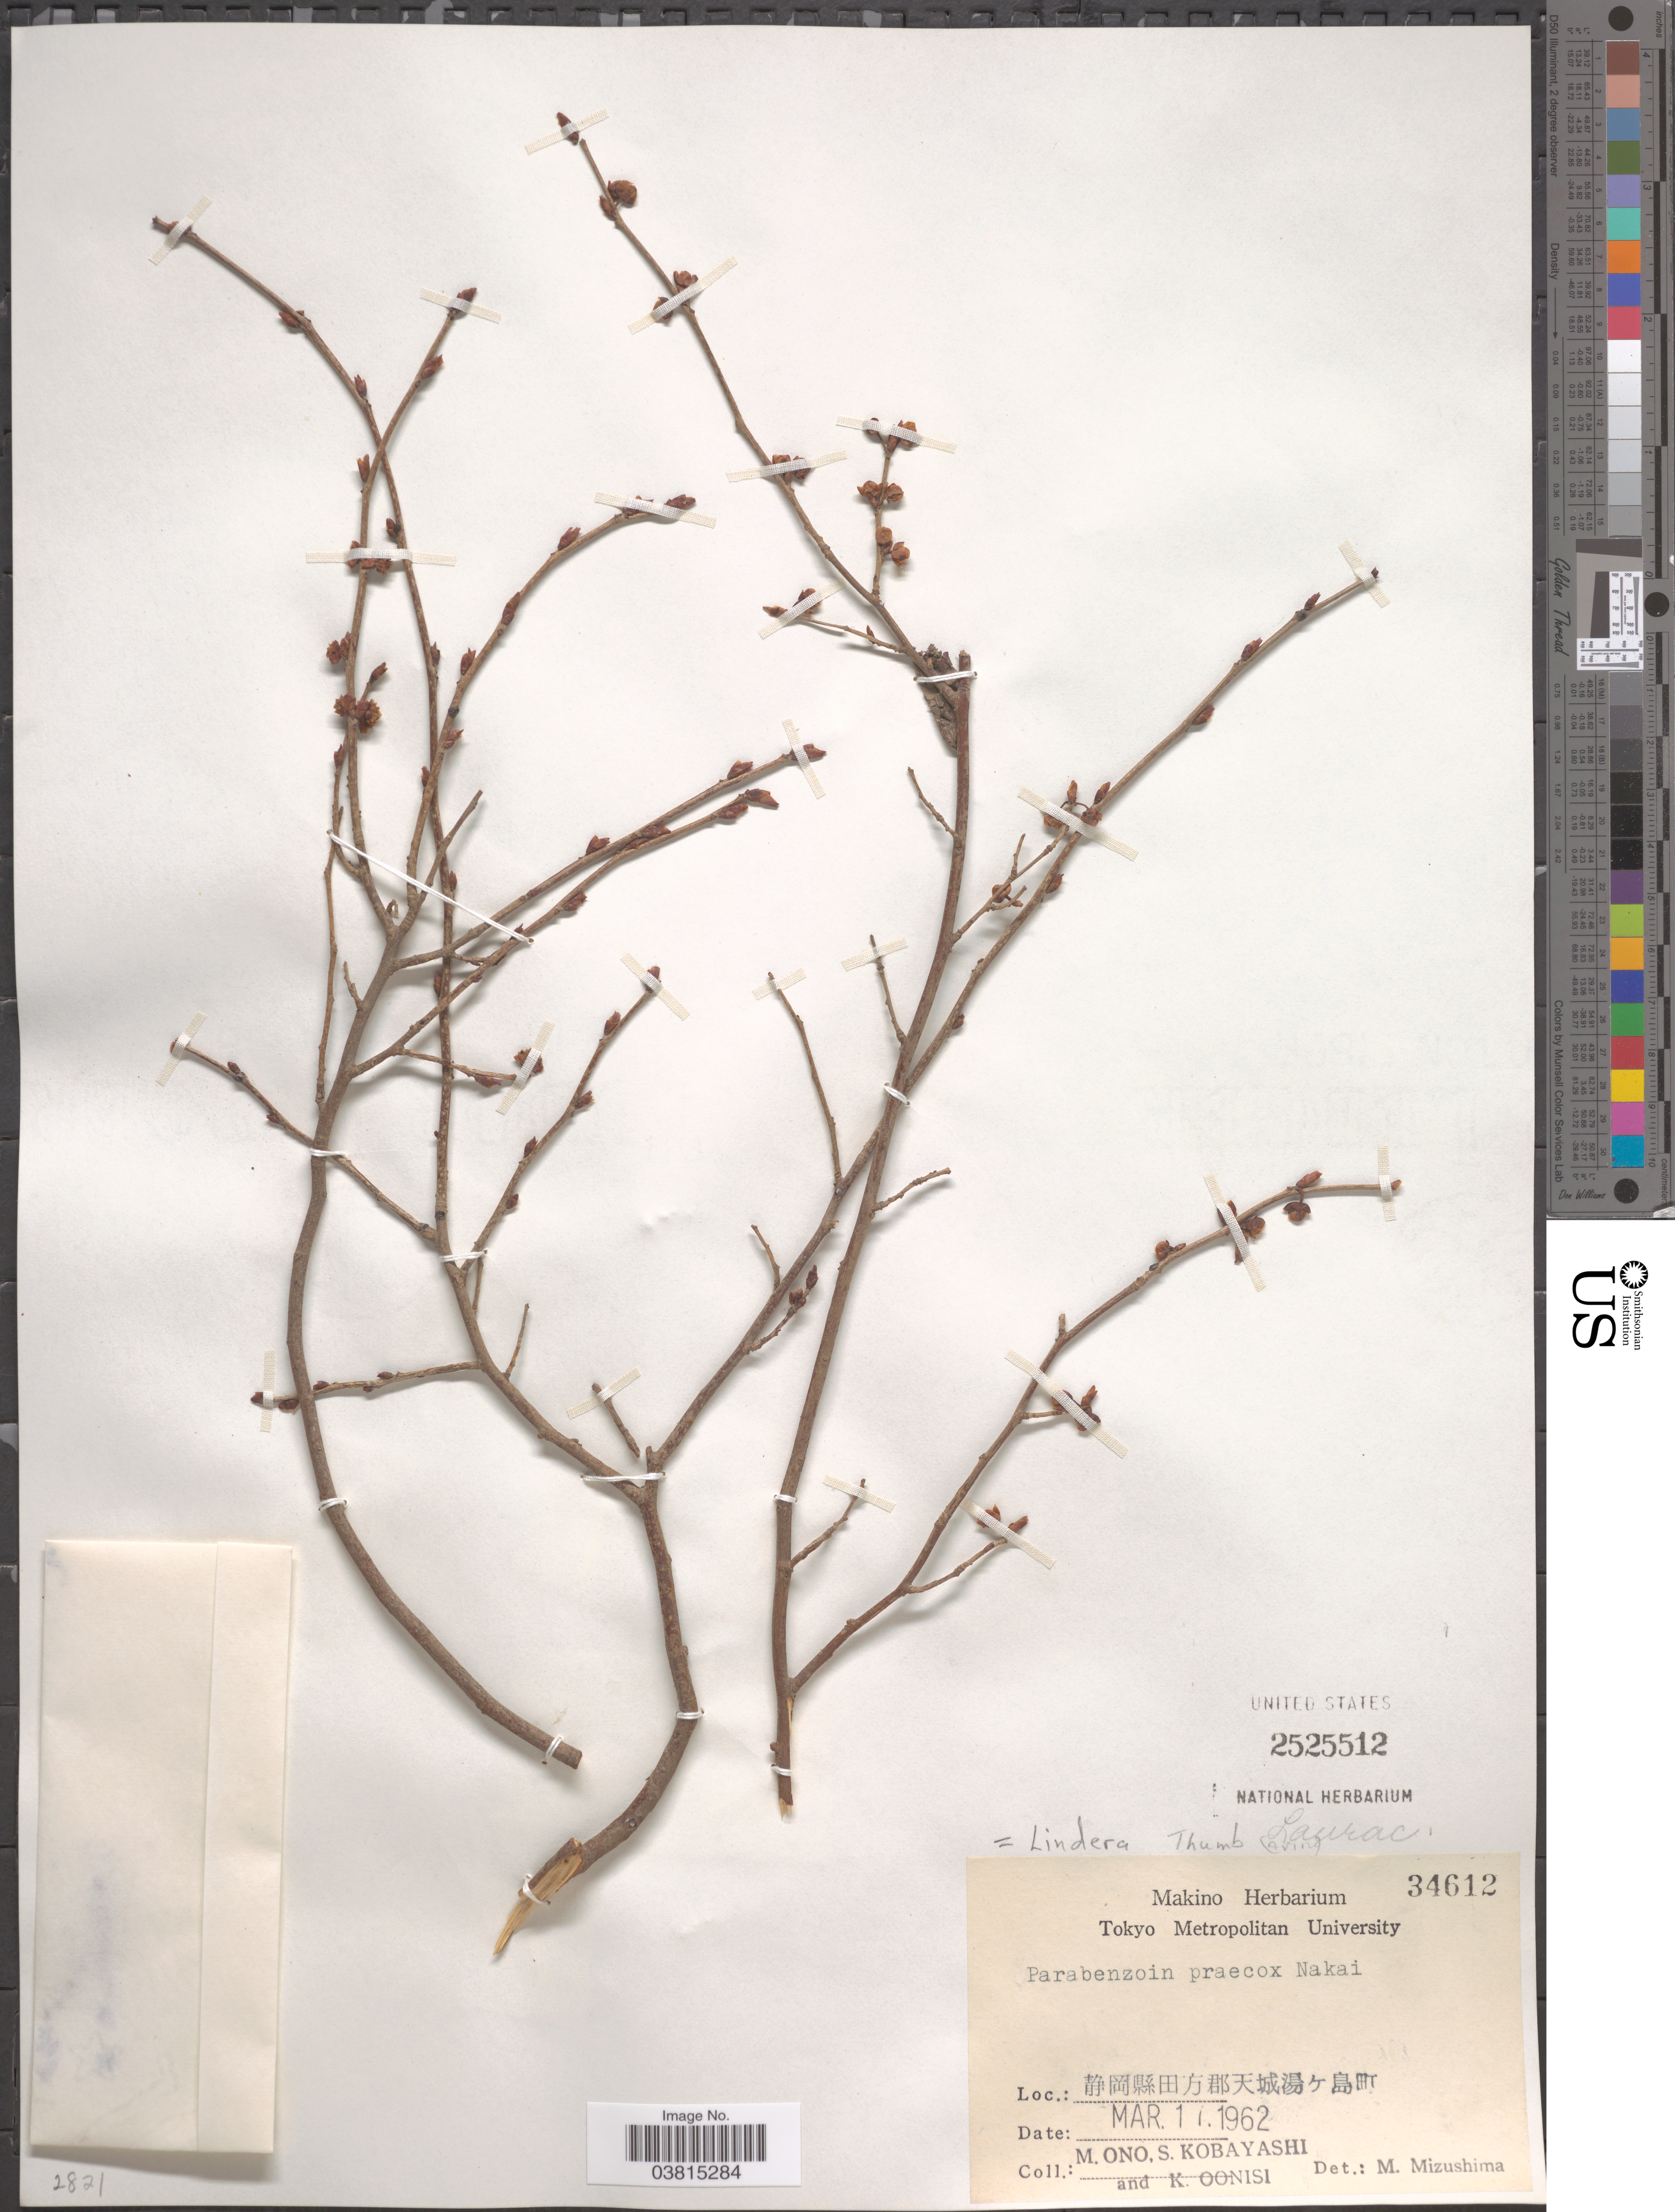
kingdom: Plantae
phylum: Tracheophyta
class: Magnoliopsida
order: Laurales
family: Lauraceae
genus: Lindera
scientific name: Lindera praecox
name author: (Siebold & Zucc.) Blume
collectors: M. Ono, S. Kobayashi & K. Oonisi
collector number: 34612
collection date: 1962-03-17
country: Japan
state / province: Tokyo, Federal City of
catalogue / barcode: US 2525512